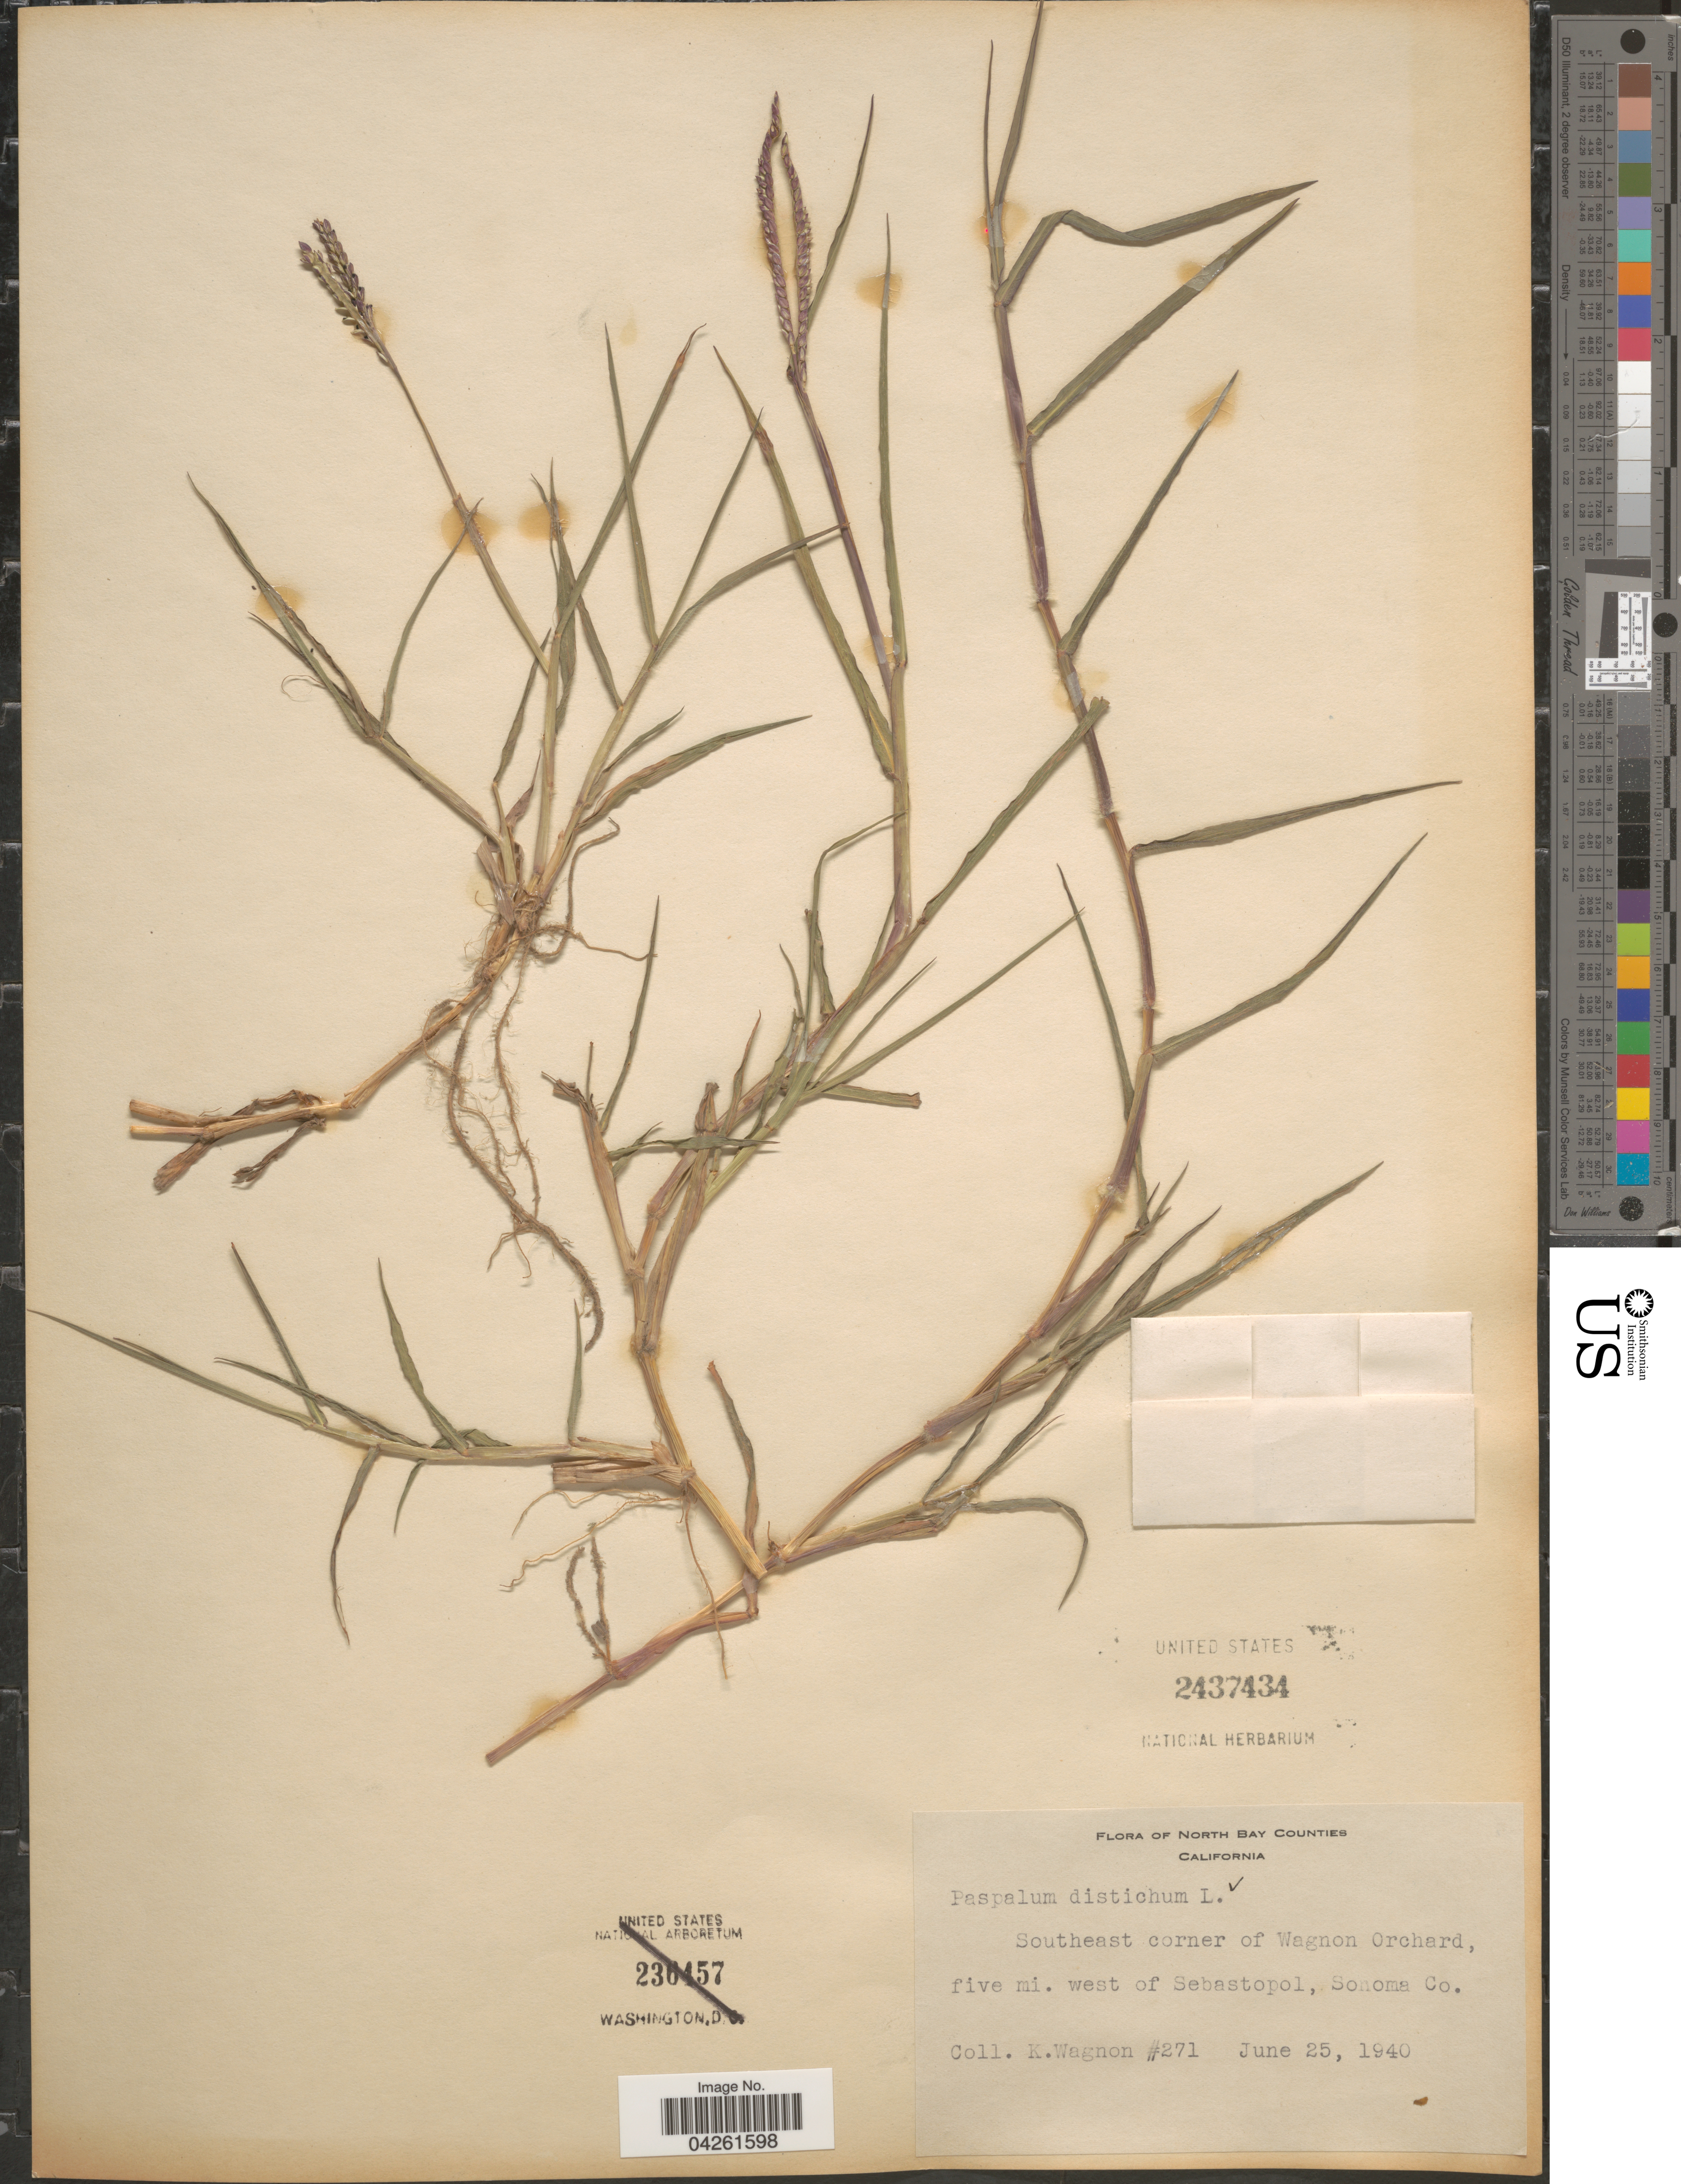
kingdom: Plantae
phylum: Tracheophyta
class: Liliopsida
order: Poales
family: Poaceae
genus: Paspalum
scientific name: Paspalum distichum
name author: L.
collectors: K. Wagnon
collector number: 271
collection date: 1940-06-25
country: United States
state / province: California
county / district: Sonoma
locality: North Bay Counties. Southeast corner of Wagon Orchard, five mi. west of Sebastopol, Sonoma Co.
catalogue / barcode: US 2437434